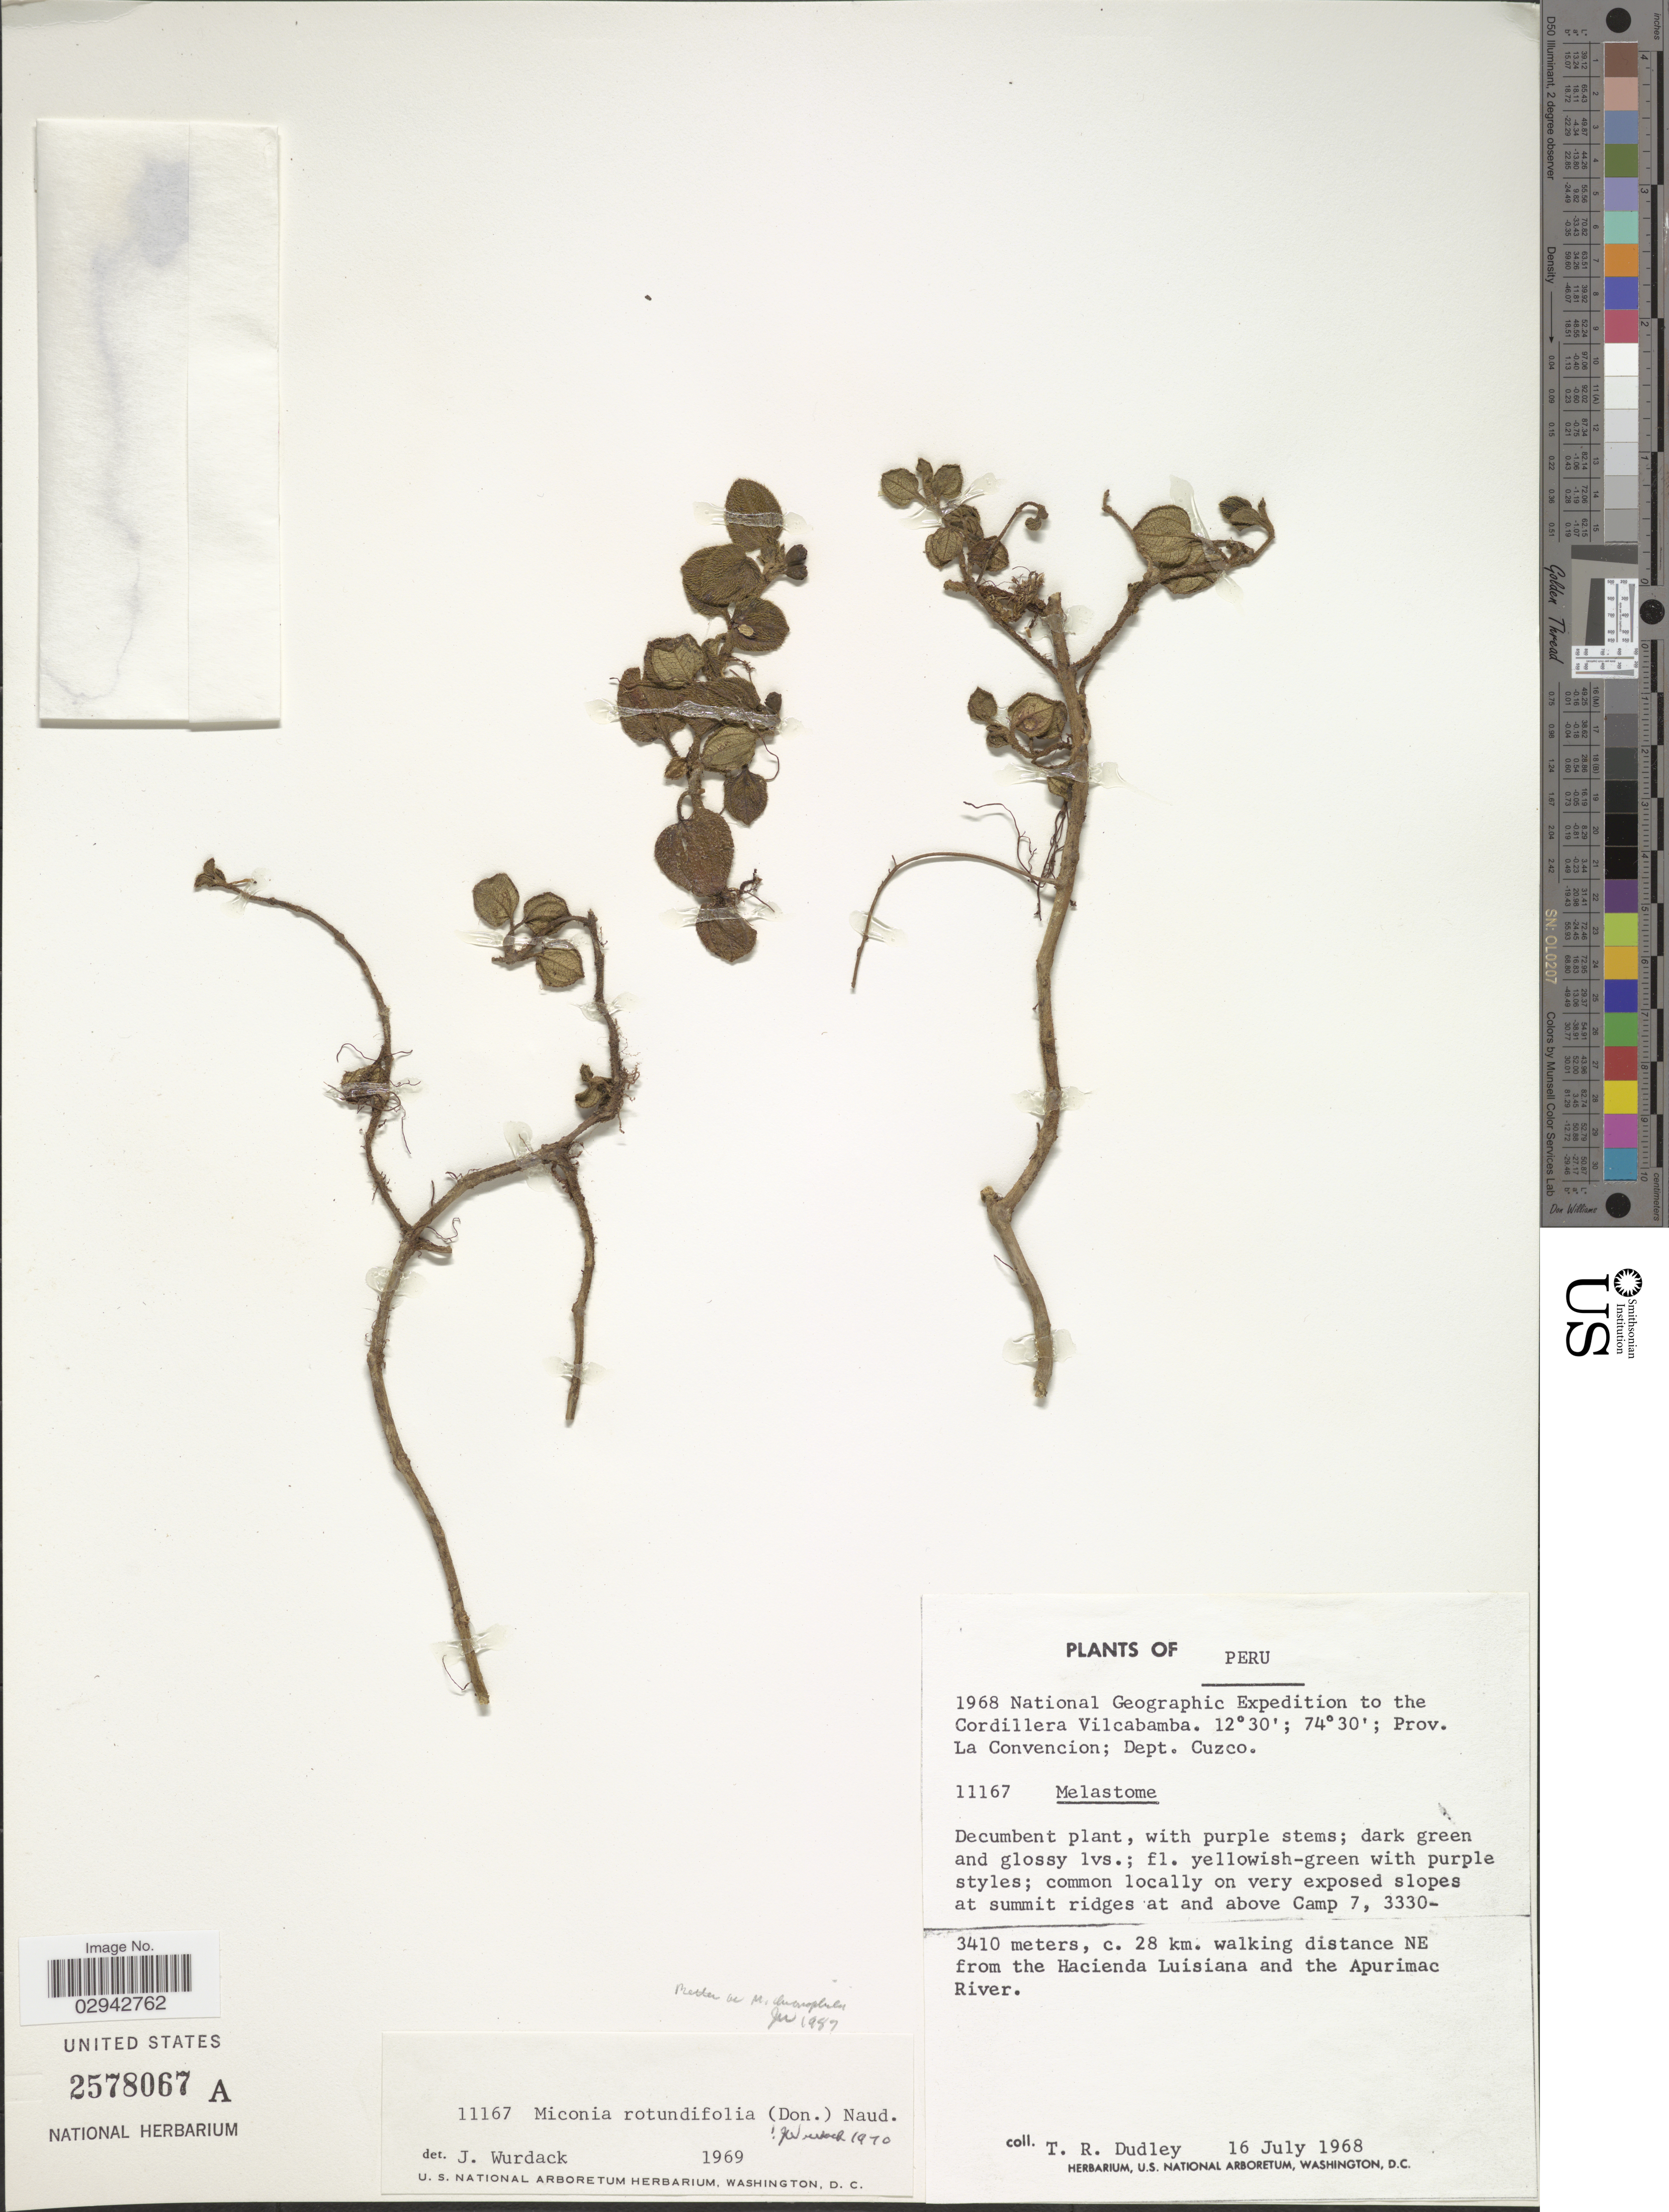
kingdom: Plantae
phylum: Tracheophyta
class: Magnoliopsida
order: Myrtales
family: Melastomataceae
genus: Miconia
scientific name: Miconia rotundifolia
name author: (D. Don) Naudin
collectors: T. R. Dudley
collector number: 11167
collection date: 1968-07-16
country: Peru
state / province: Cusco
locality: Cordillera Vilcabamba. Prov. La Convencion; Dept. Cuzco. Alopes at summit ridges at and above Camp 7. C. 28 km. walking distance NE from the Hacienda Luisiana and the Apurimac River.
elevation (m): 3330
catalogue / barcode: US 2578067A